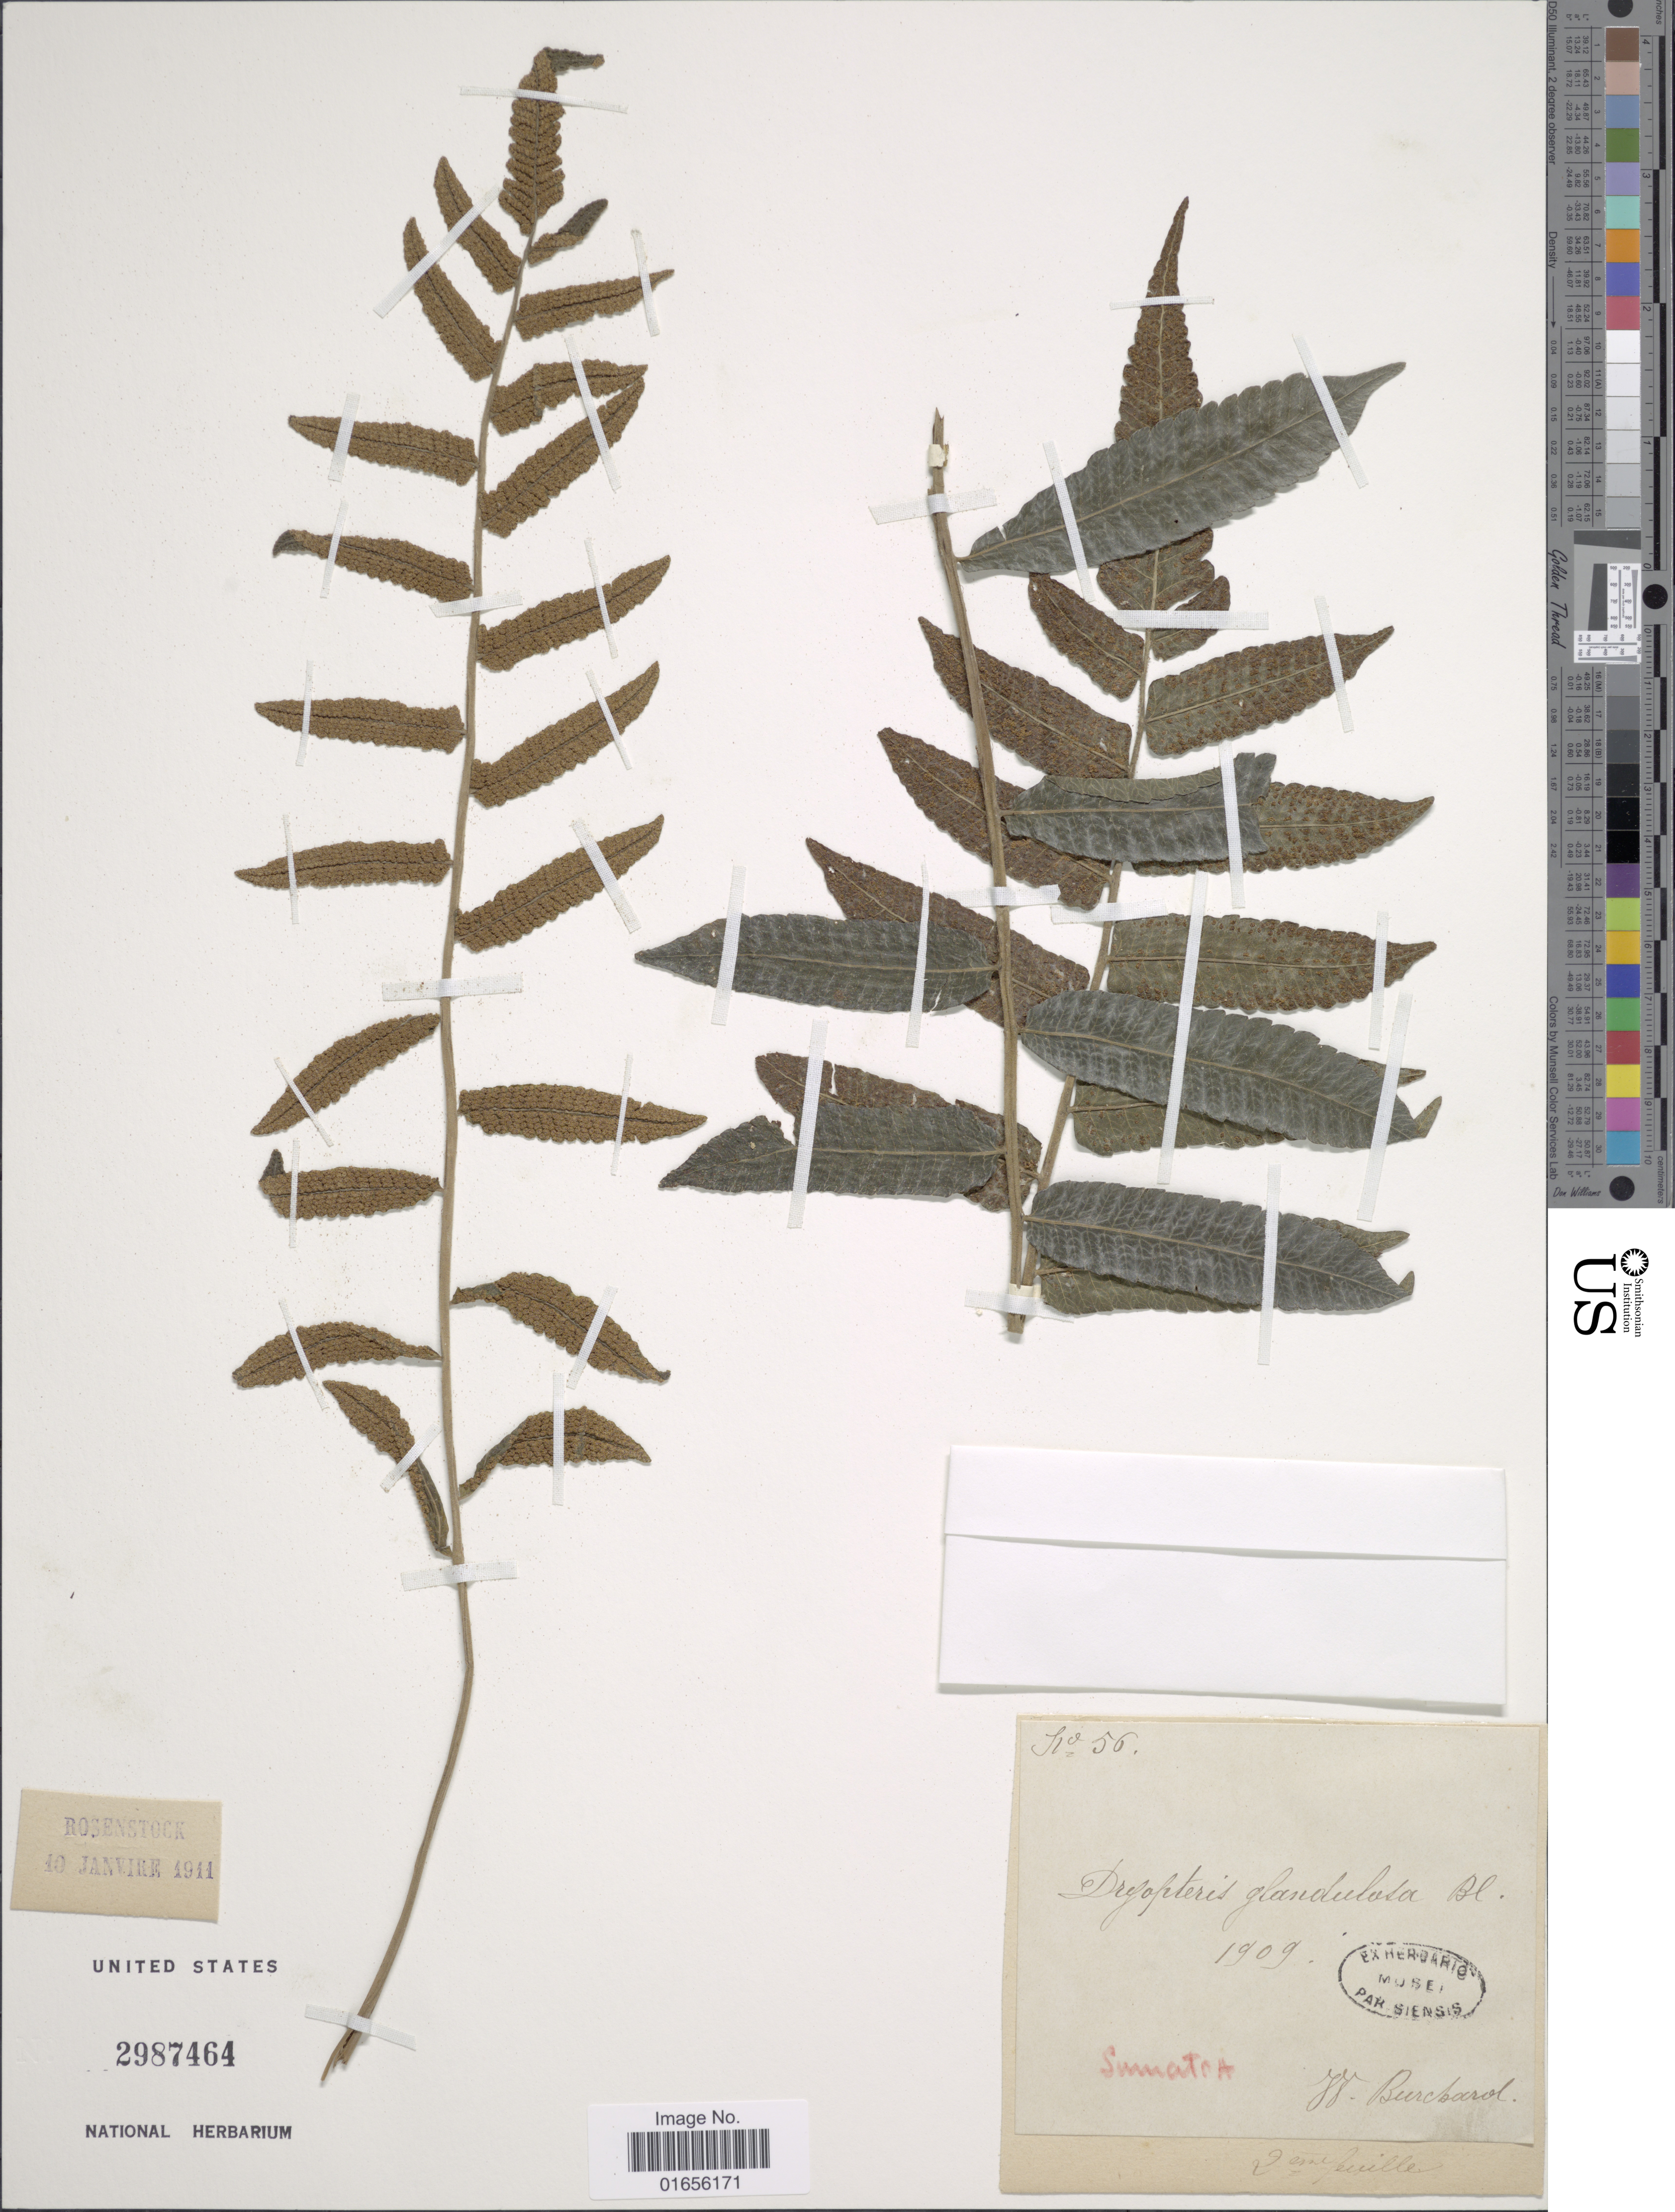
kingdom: Plantae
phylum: Tracheophyta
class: Polypodiopsida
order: Polypodiales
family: Thelypteridaceae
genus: Pronephrium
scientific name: Pronephrium glandulosum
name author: (Blume) Holttum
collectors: H. Burchard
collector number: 56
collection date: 1909-07-02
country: Indonesia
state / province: Sumatra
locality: Sumatra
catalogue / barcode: US 2987464